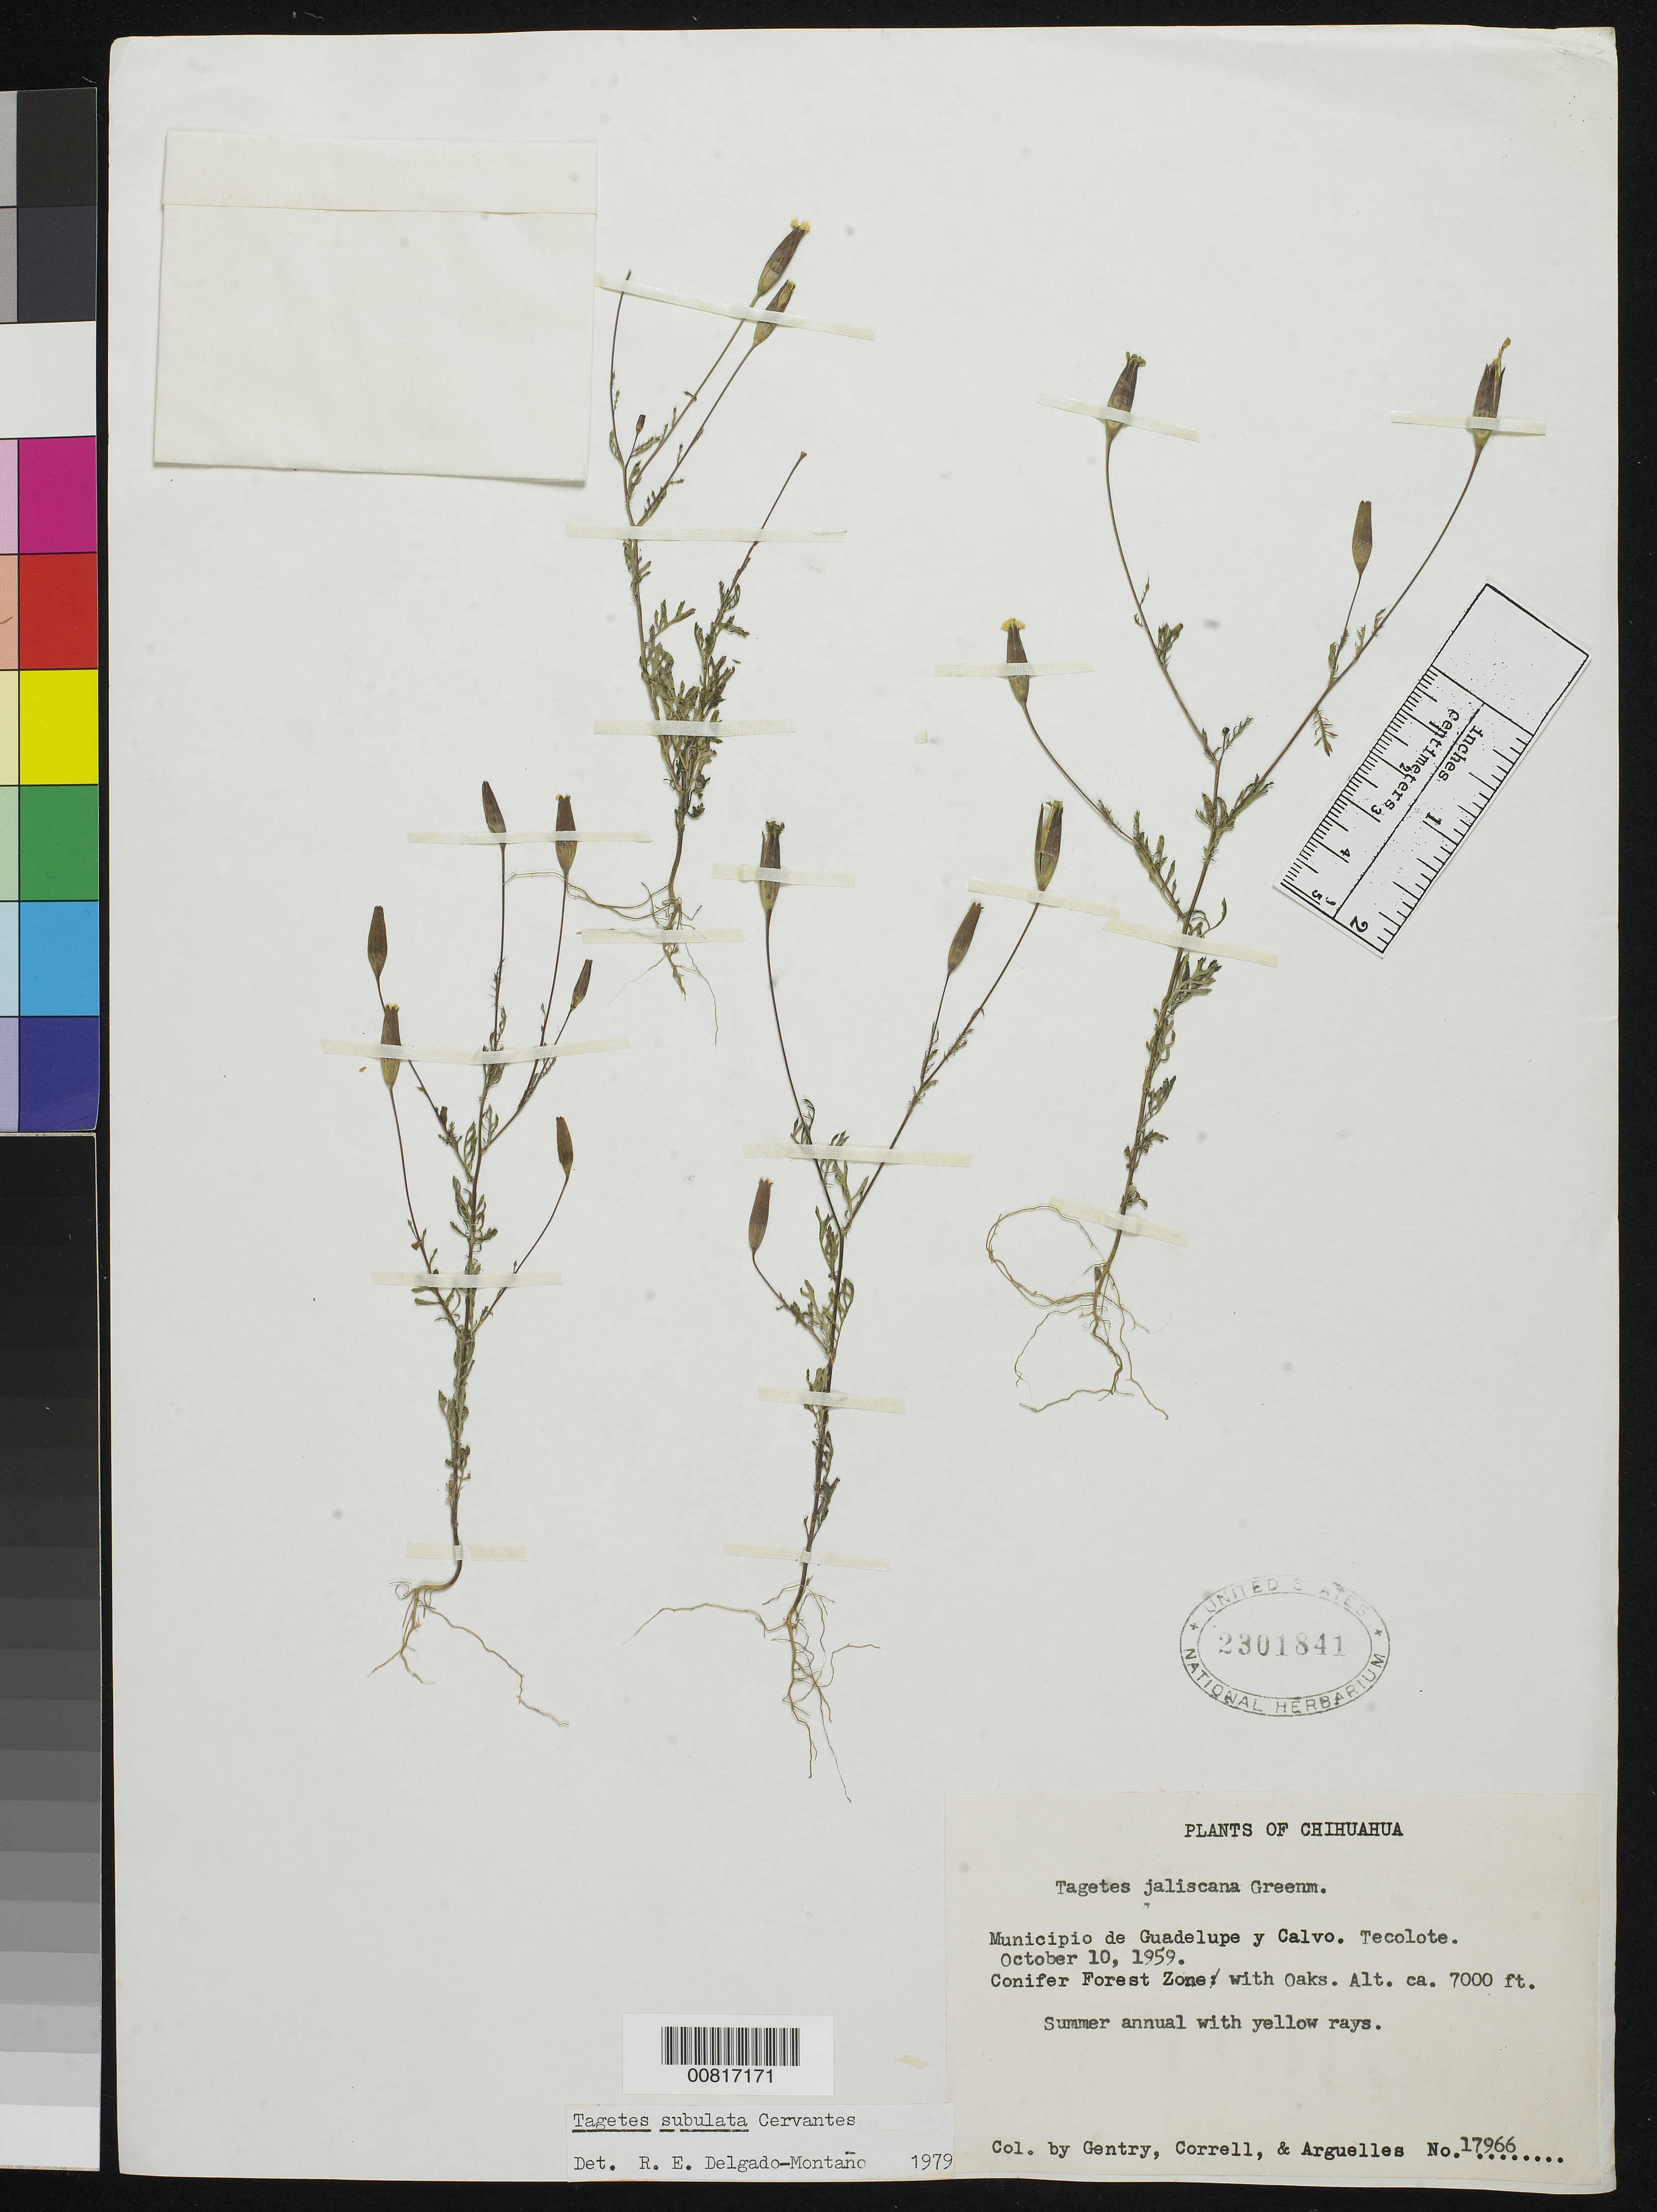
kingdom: Plantae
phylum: Tracheophyta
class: Magnoliopsida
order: Asterales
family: Asteraceae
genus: Tagetes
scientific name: Tagetes subulata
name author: Cerv.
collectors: H. S. Gentry, -- Correll & Arguelles, --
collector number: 17966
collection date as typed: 10 Oct 1959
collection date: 1959-10-10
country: Mexico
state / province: Chihuahua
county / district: Guadalupe y Calvo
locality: Tecolote, Municipio de Guadalupe y Calvo, Chihuahua.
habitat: Conifer Forest Zone with Oaks.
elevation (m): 2134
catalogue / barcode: US 2301841